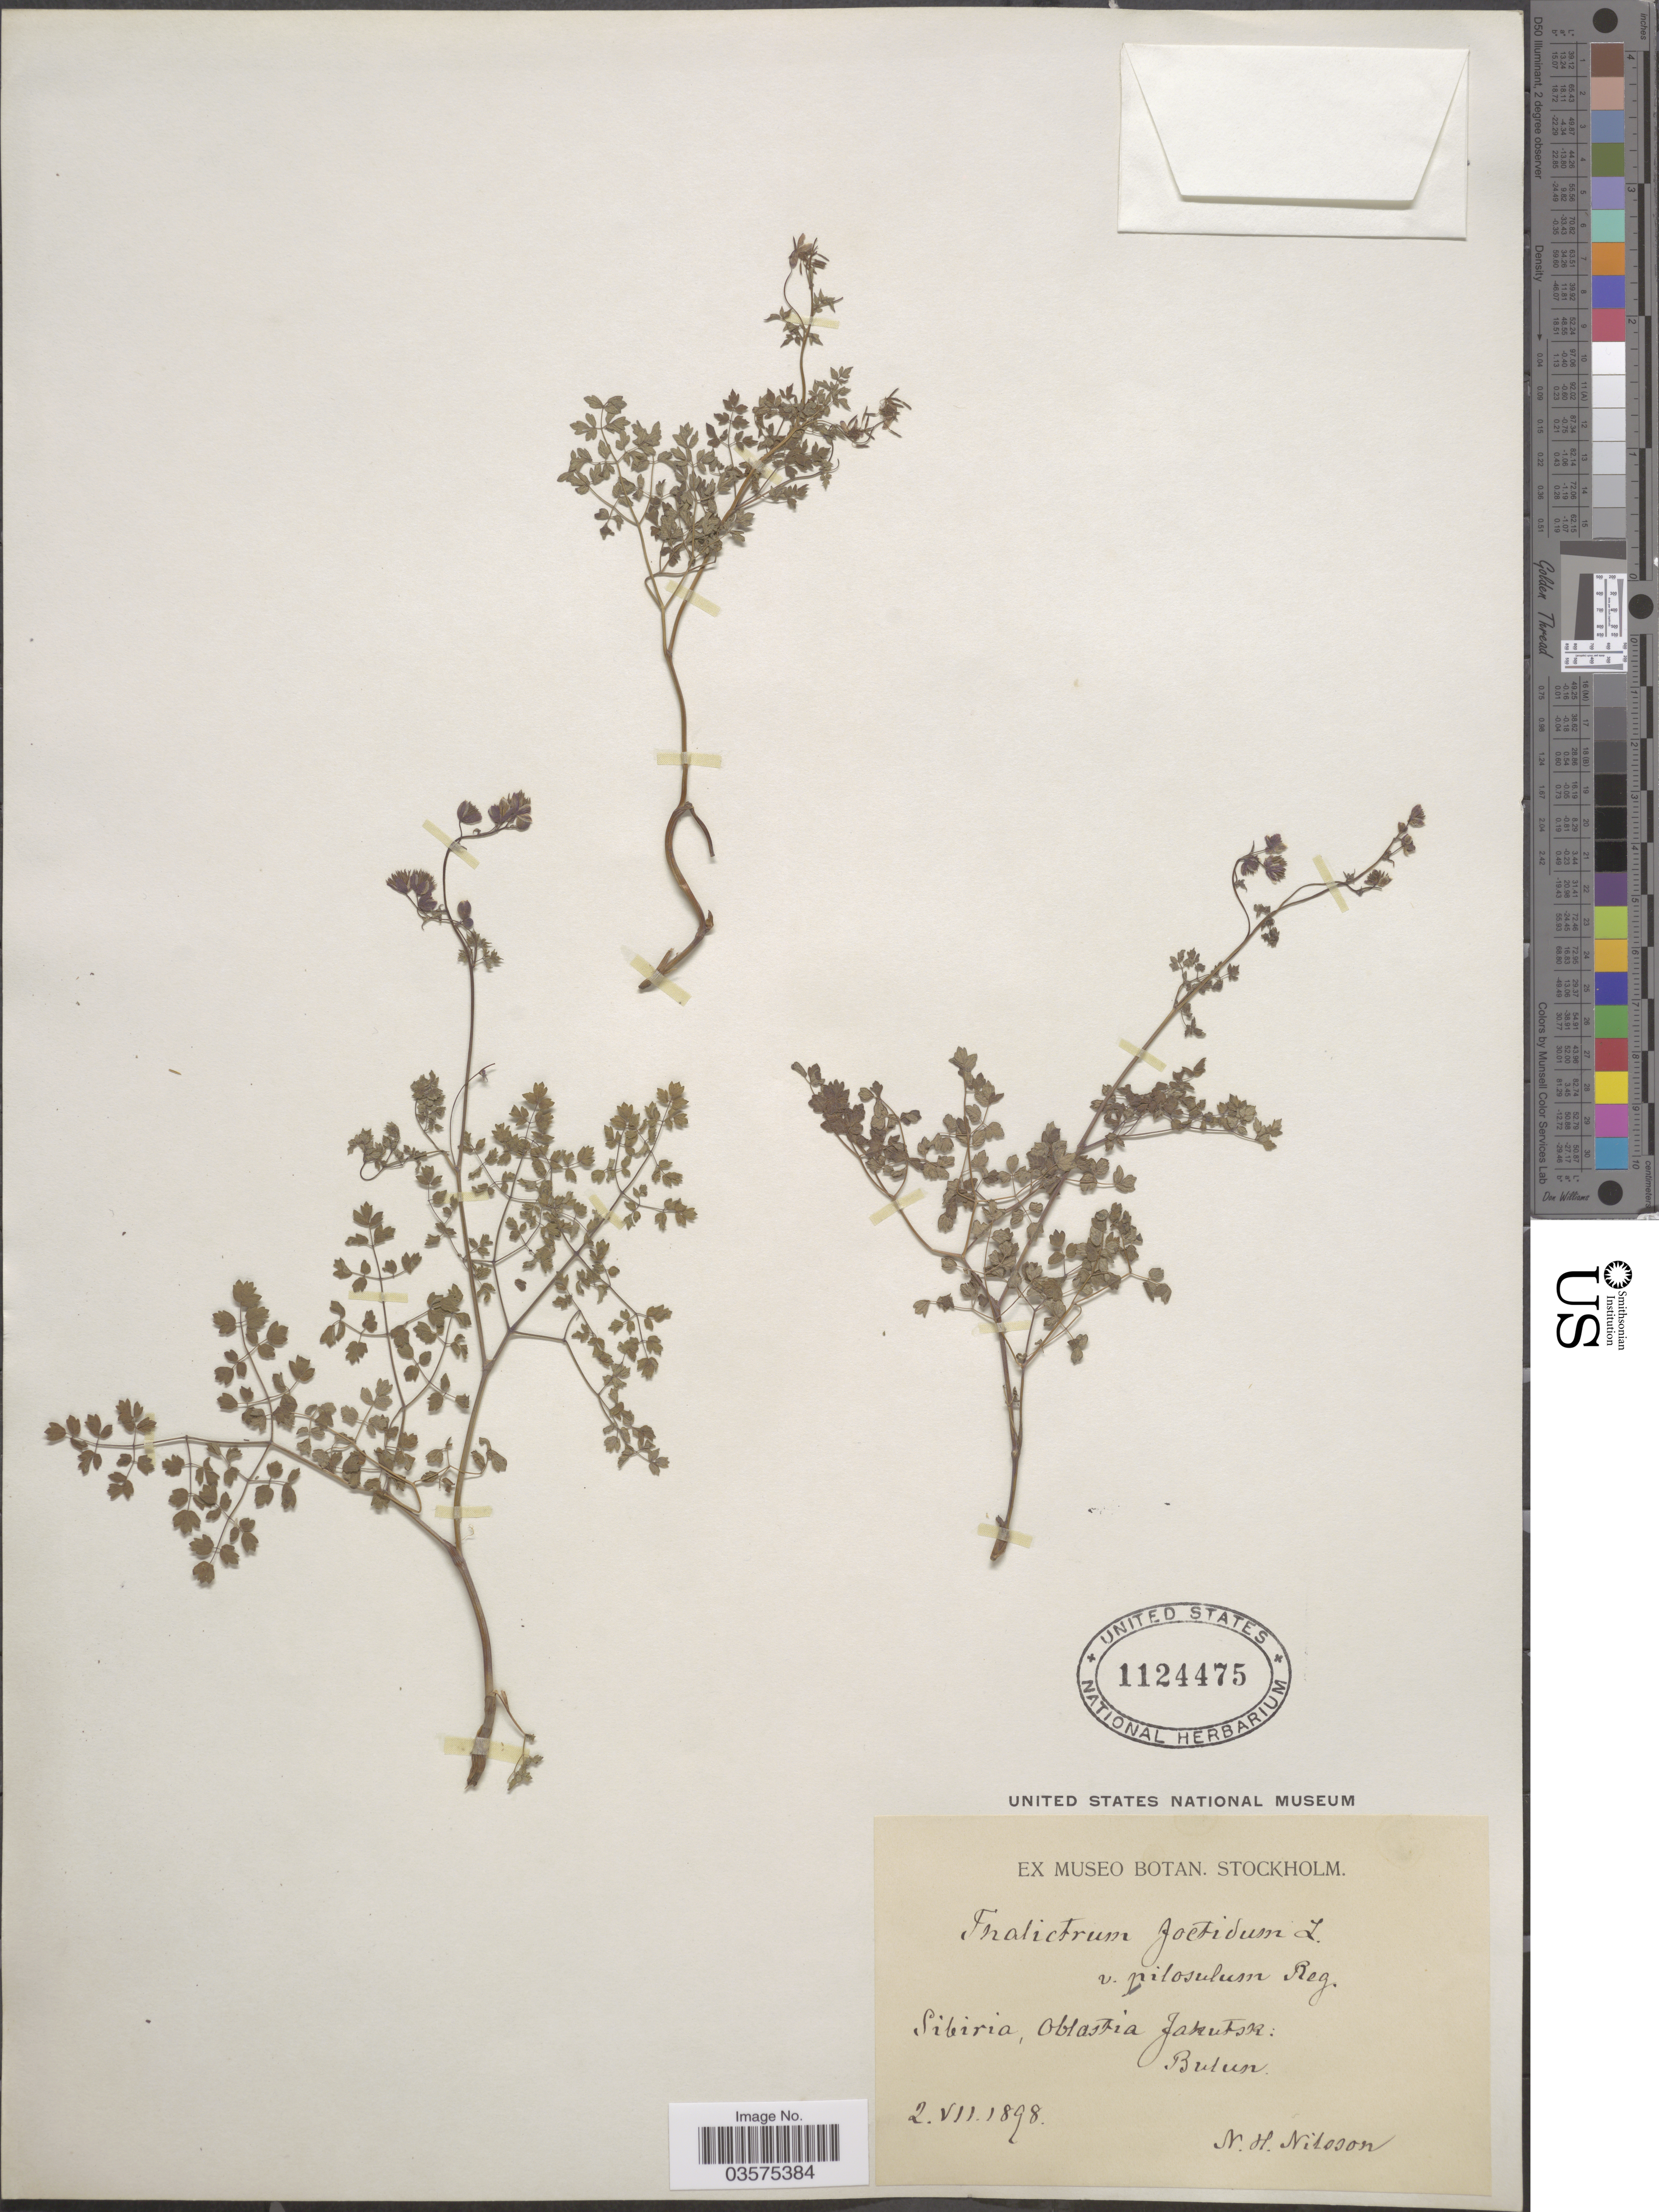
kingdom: Plantae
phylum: Tracheophyta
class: Magnoliopsida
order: Ranunculales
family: Ranunculaceae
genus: Thalictrum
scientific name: Thalictrum foetidum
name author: L.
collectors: N. H. Nilsson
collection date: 1898-07-02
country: Russian Federation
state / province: Sakha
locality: Sibiria, oblastia Jakutsk: Butun.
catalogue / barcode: US 1124475